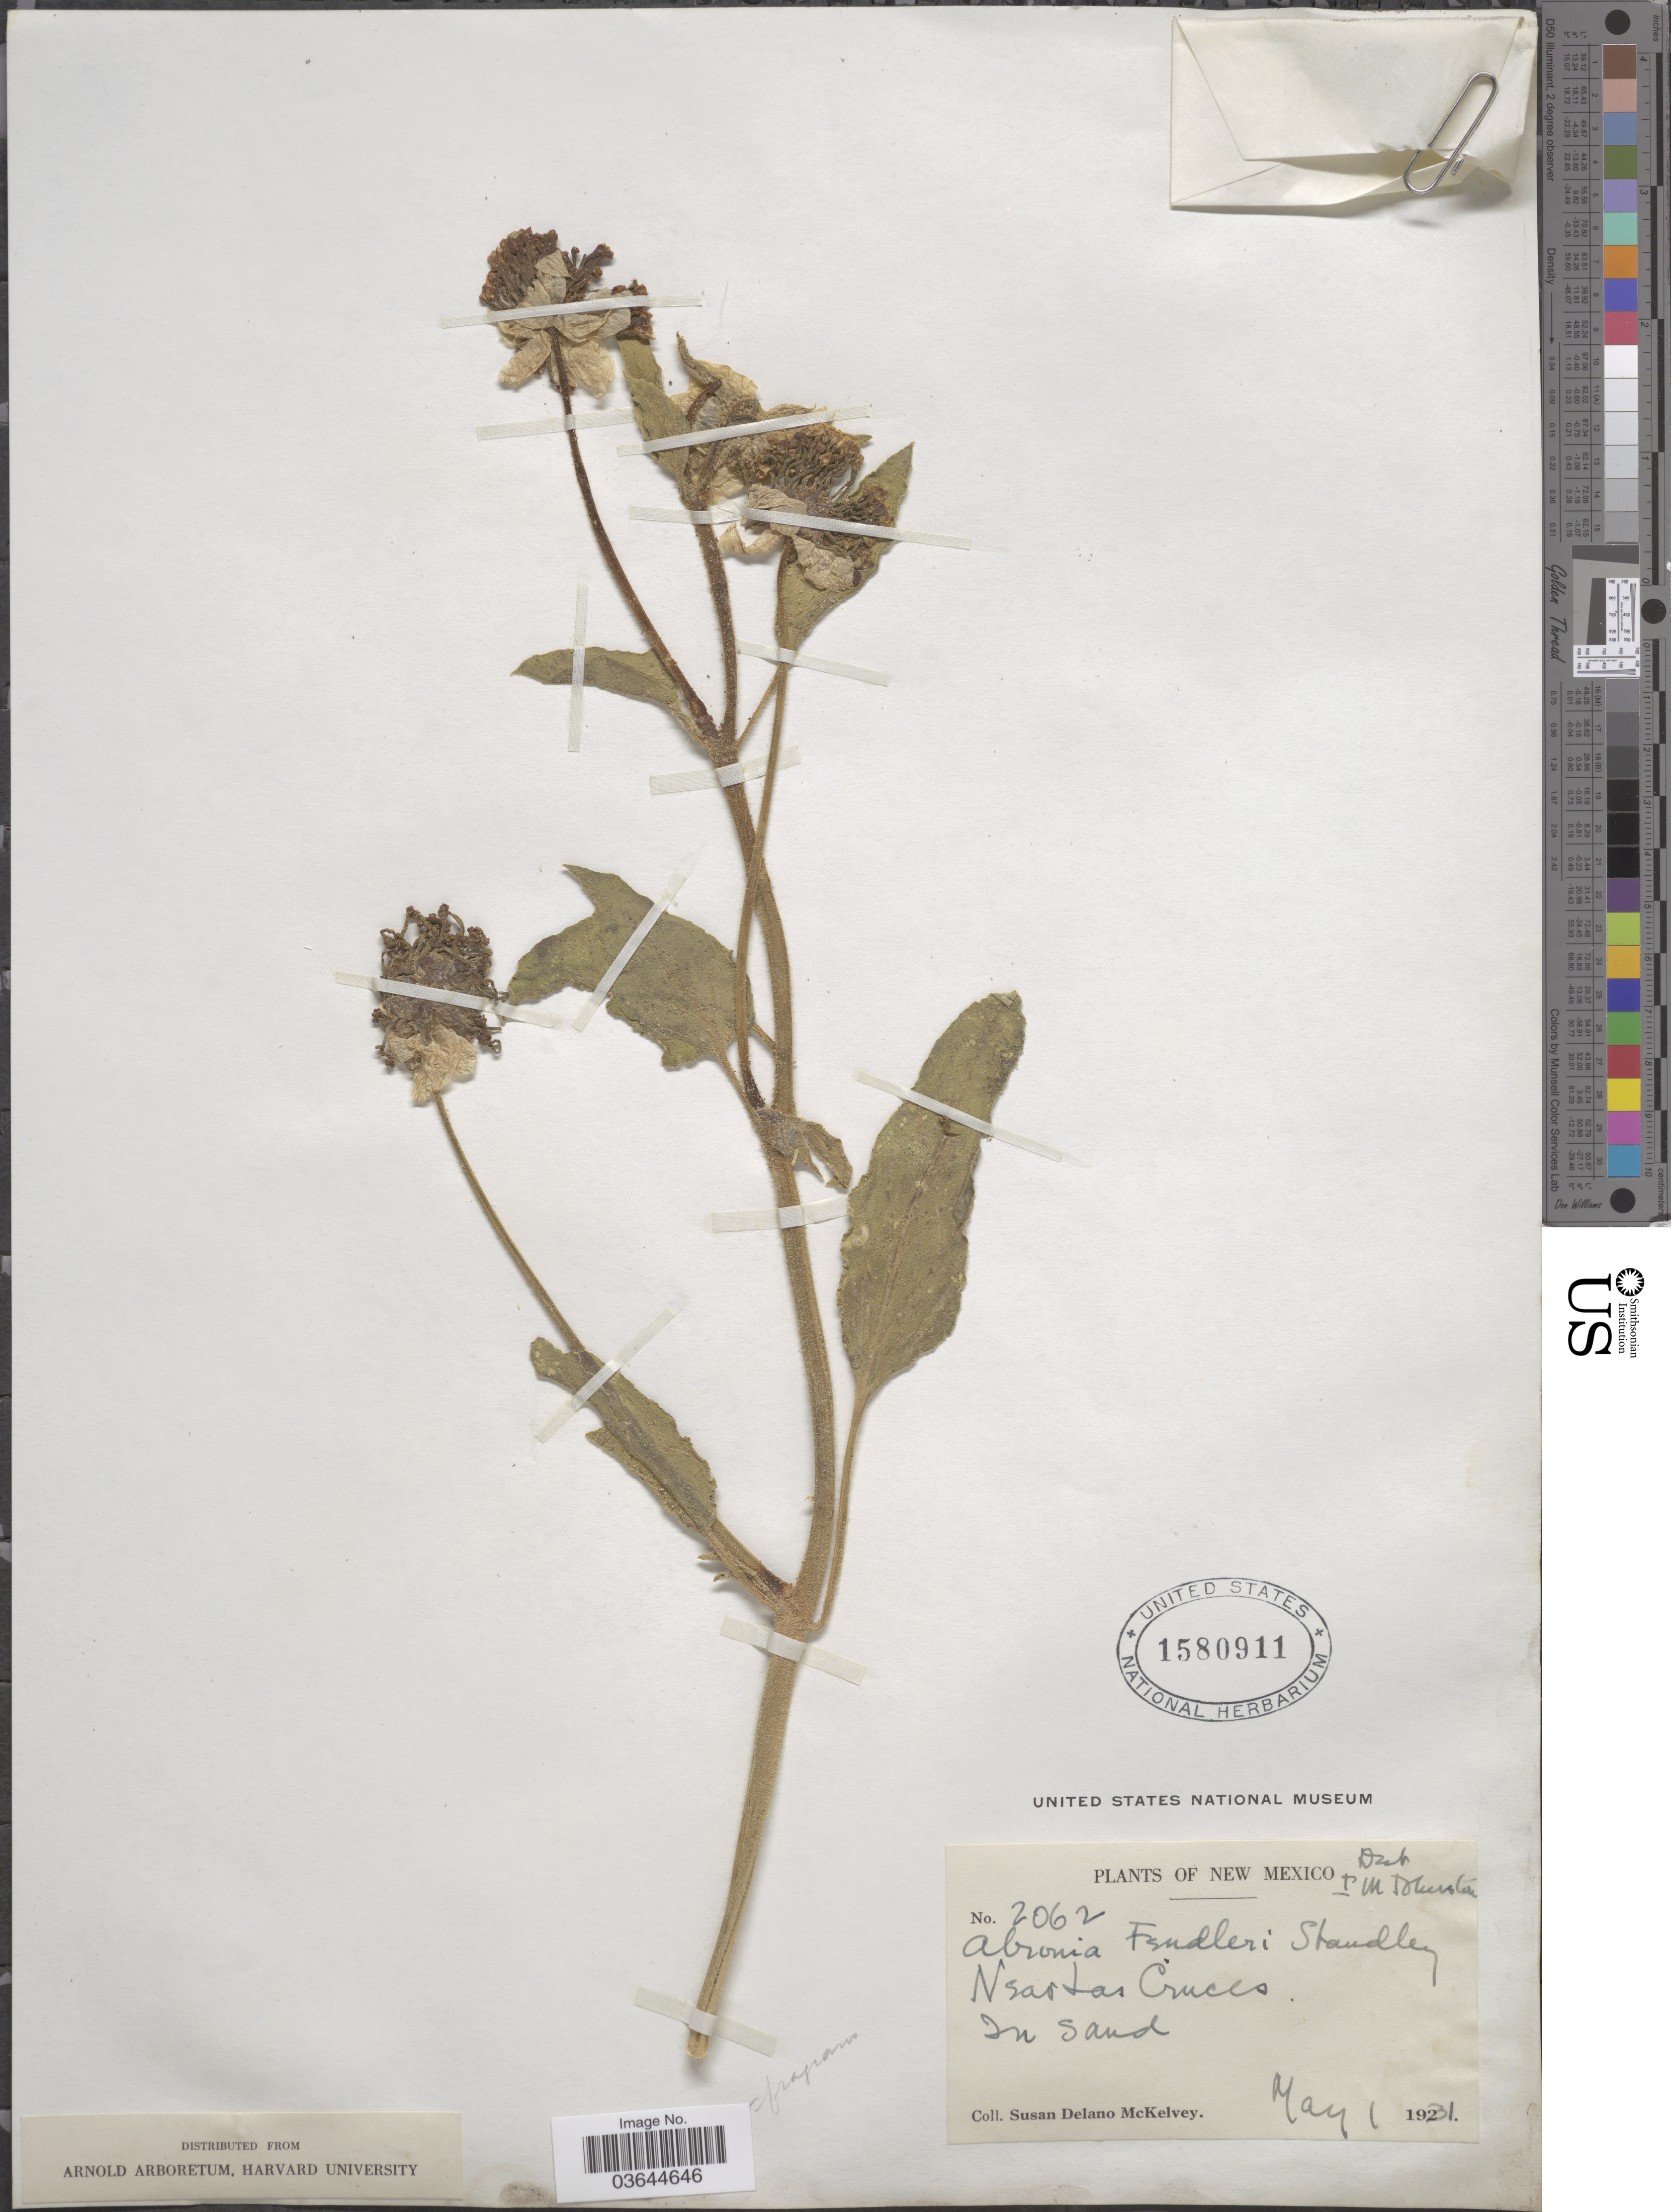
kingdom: Plantae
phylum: Tracheophyta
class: Magnoliopsida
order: Caryophyllales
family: Nyctaginaceae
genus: Abronia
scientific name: Abronia fragrans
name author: Nutt. ex Hook.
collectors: S. A. McKelvey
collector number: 2062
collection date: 1931-05-01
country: United States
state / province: New Mexico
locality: Near Las Cruces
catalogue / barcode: US 1580911